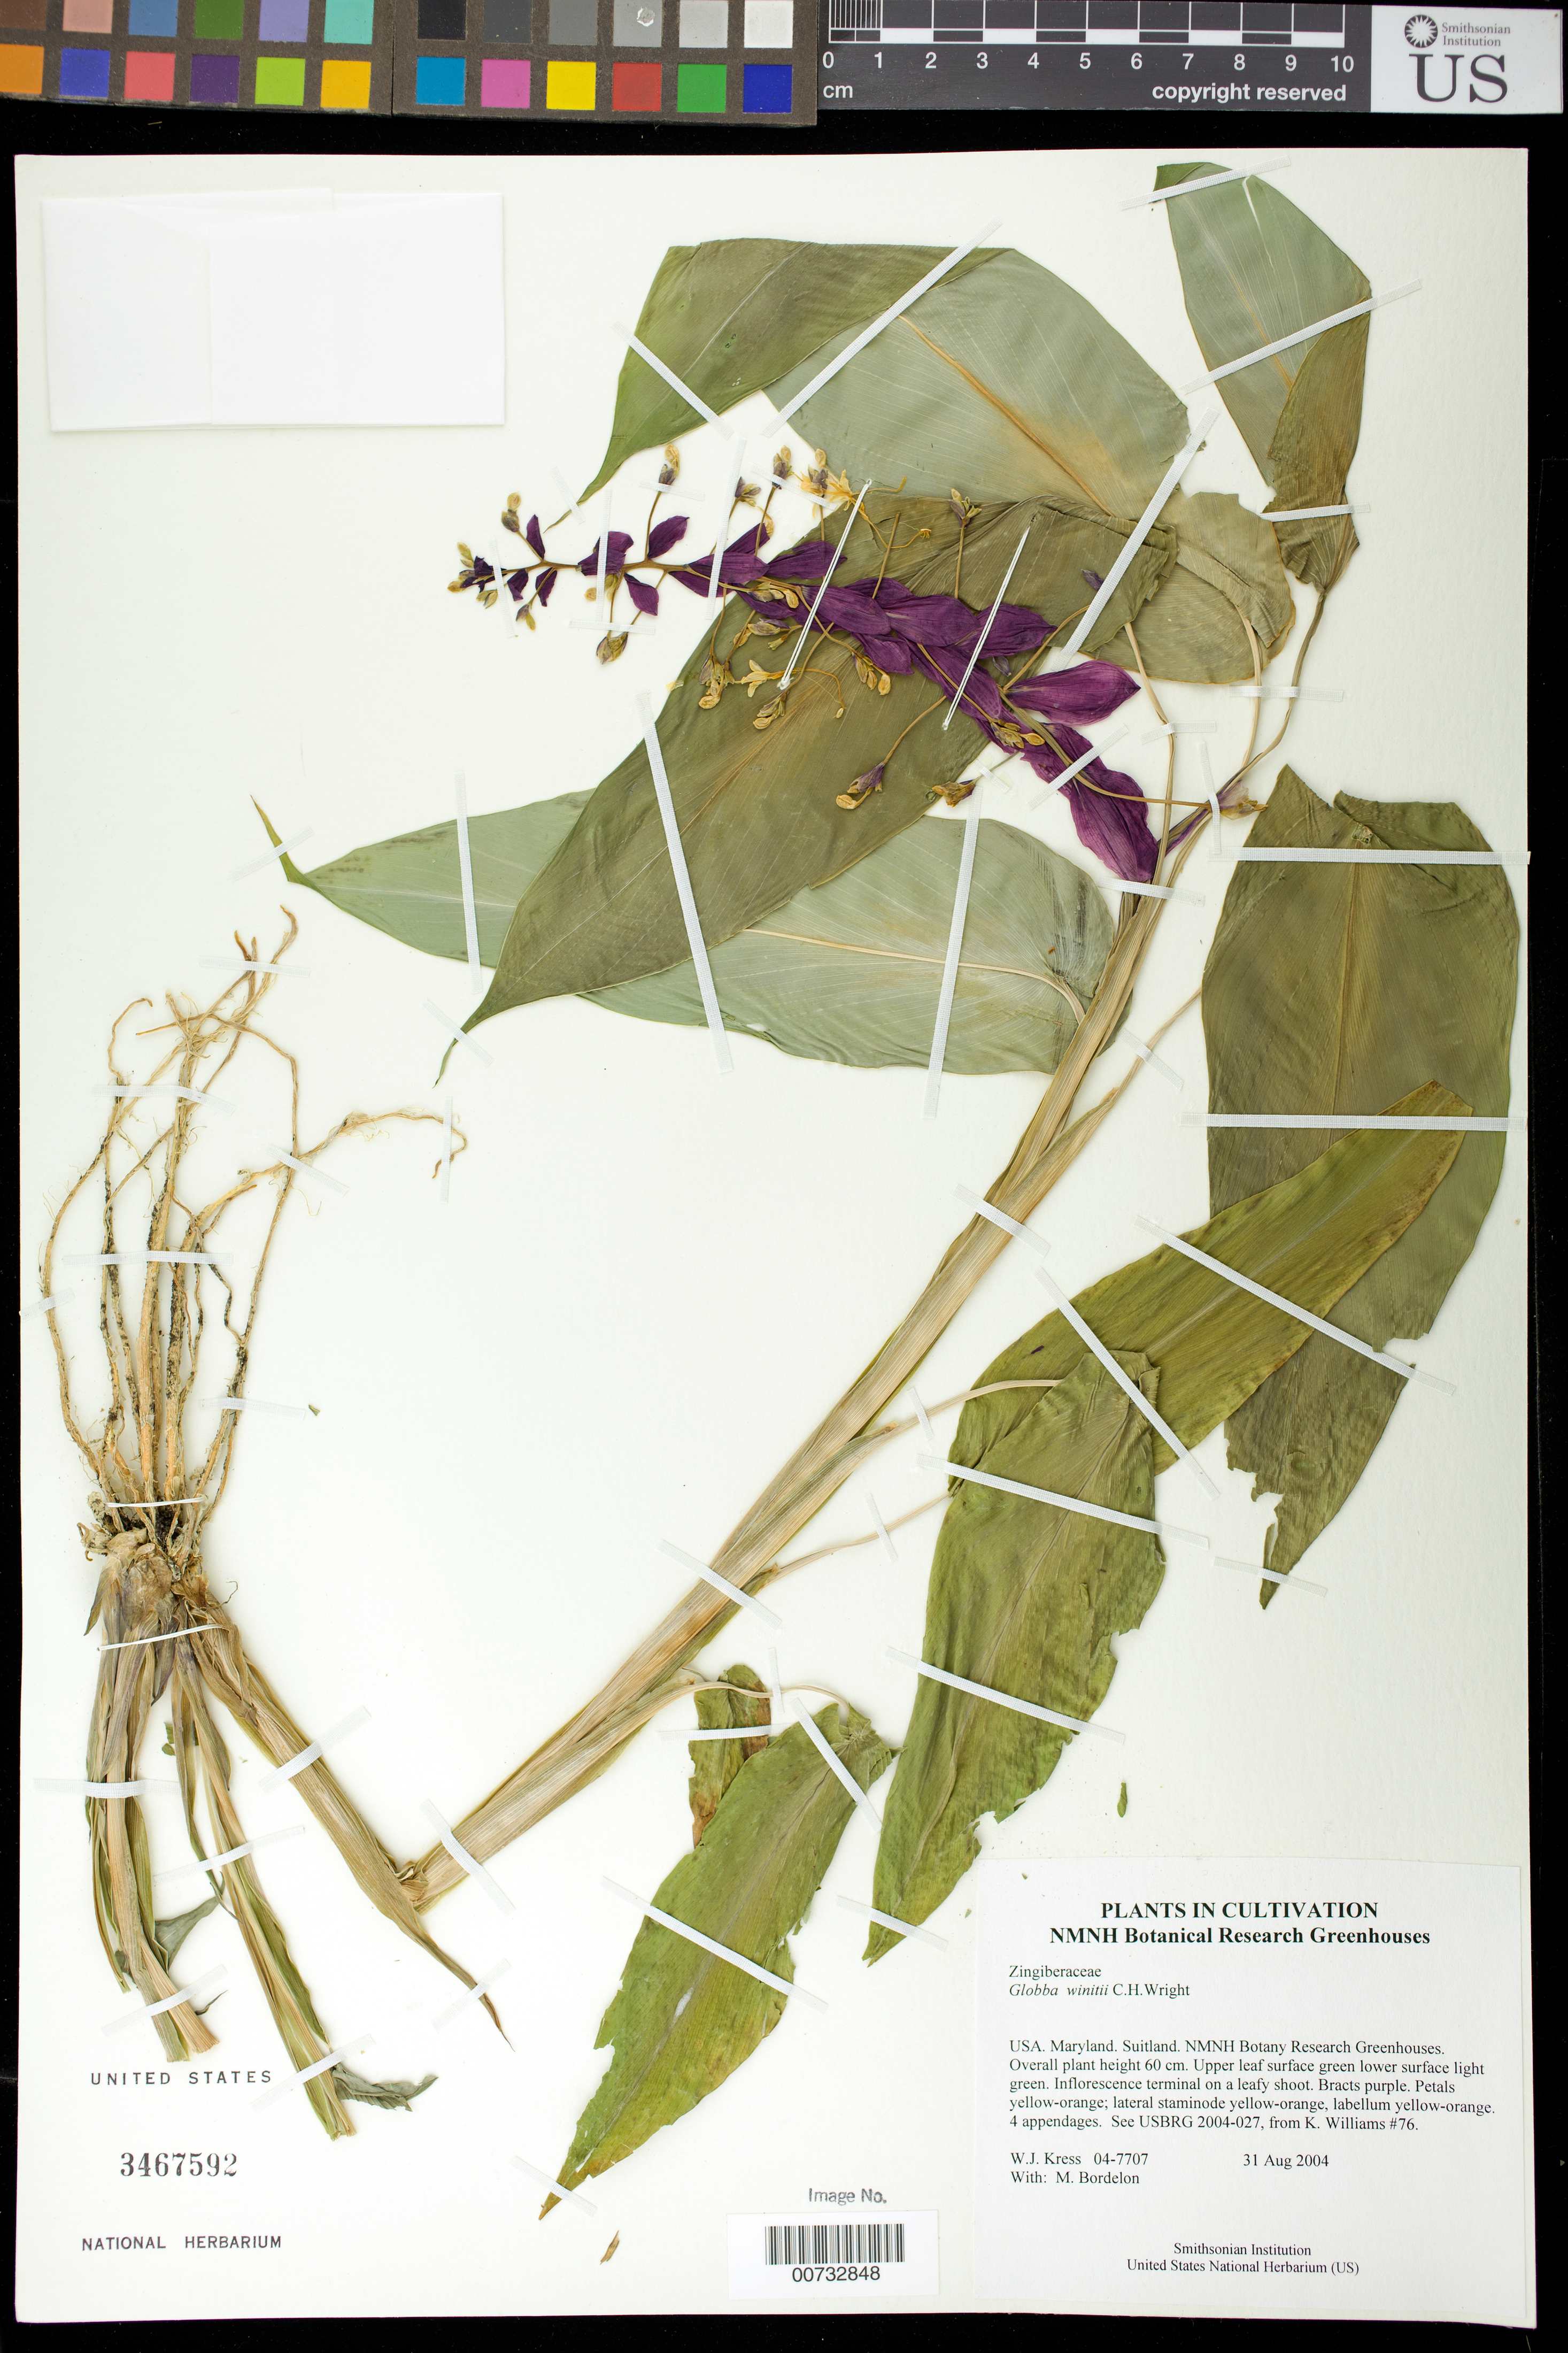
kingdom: Plantae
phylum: Tracheophyta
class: Liliopsida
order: Zingiberales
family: Zingiberaceae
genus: Globba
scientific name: Globba winitii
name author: C.H. Wright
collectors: W. J. Kress & M. Bordelon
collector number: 04-7707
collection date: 2004-08-31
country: United States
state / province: Maryland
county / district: Prince George's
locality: NMNH Botany Research Greenhouses. Suitland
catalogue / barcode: US 3467592